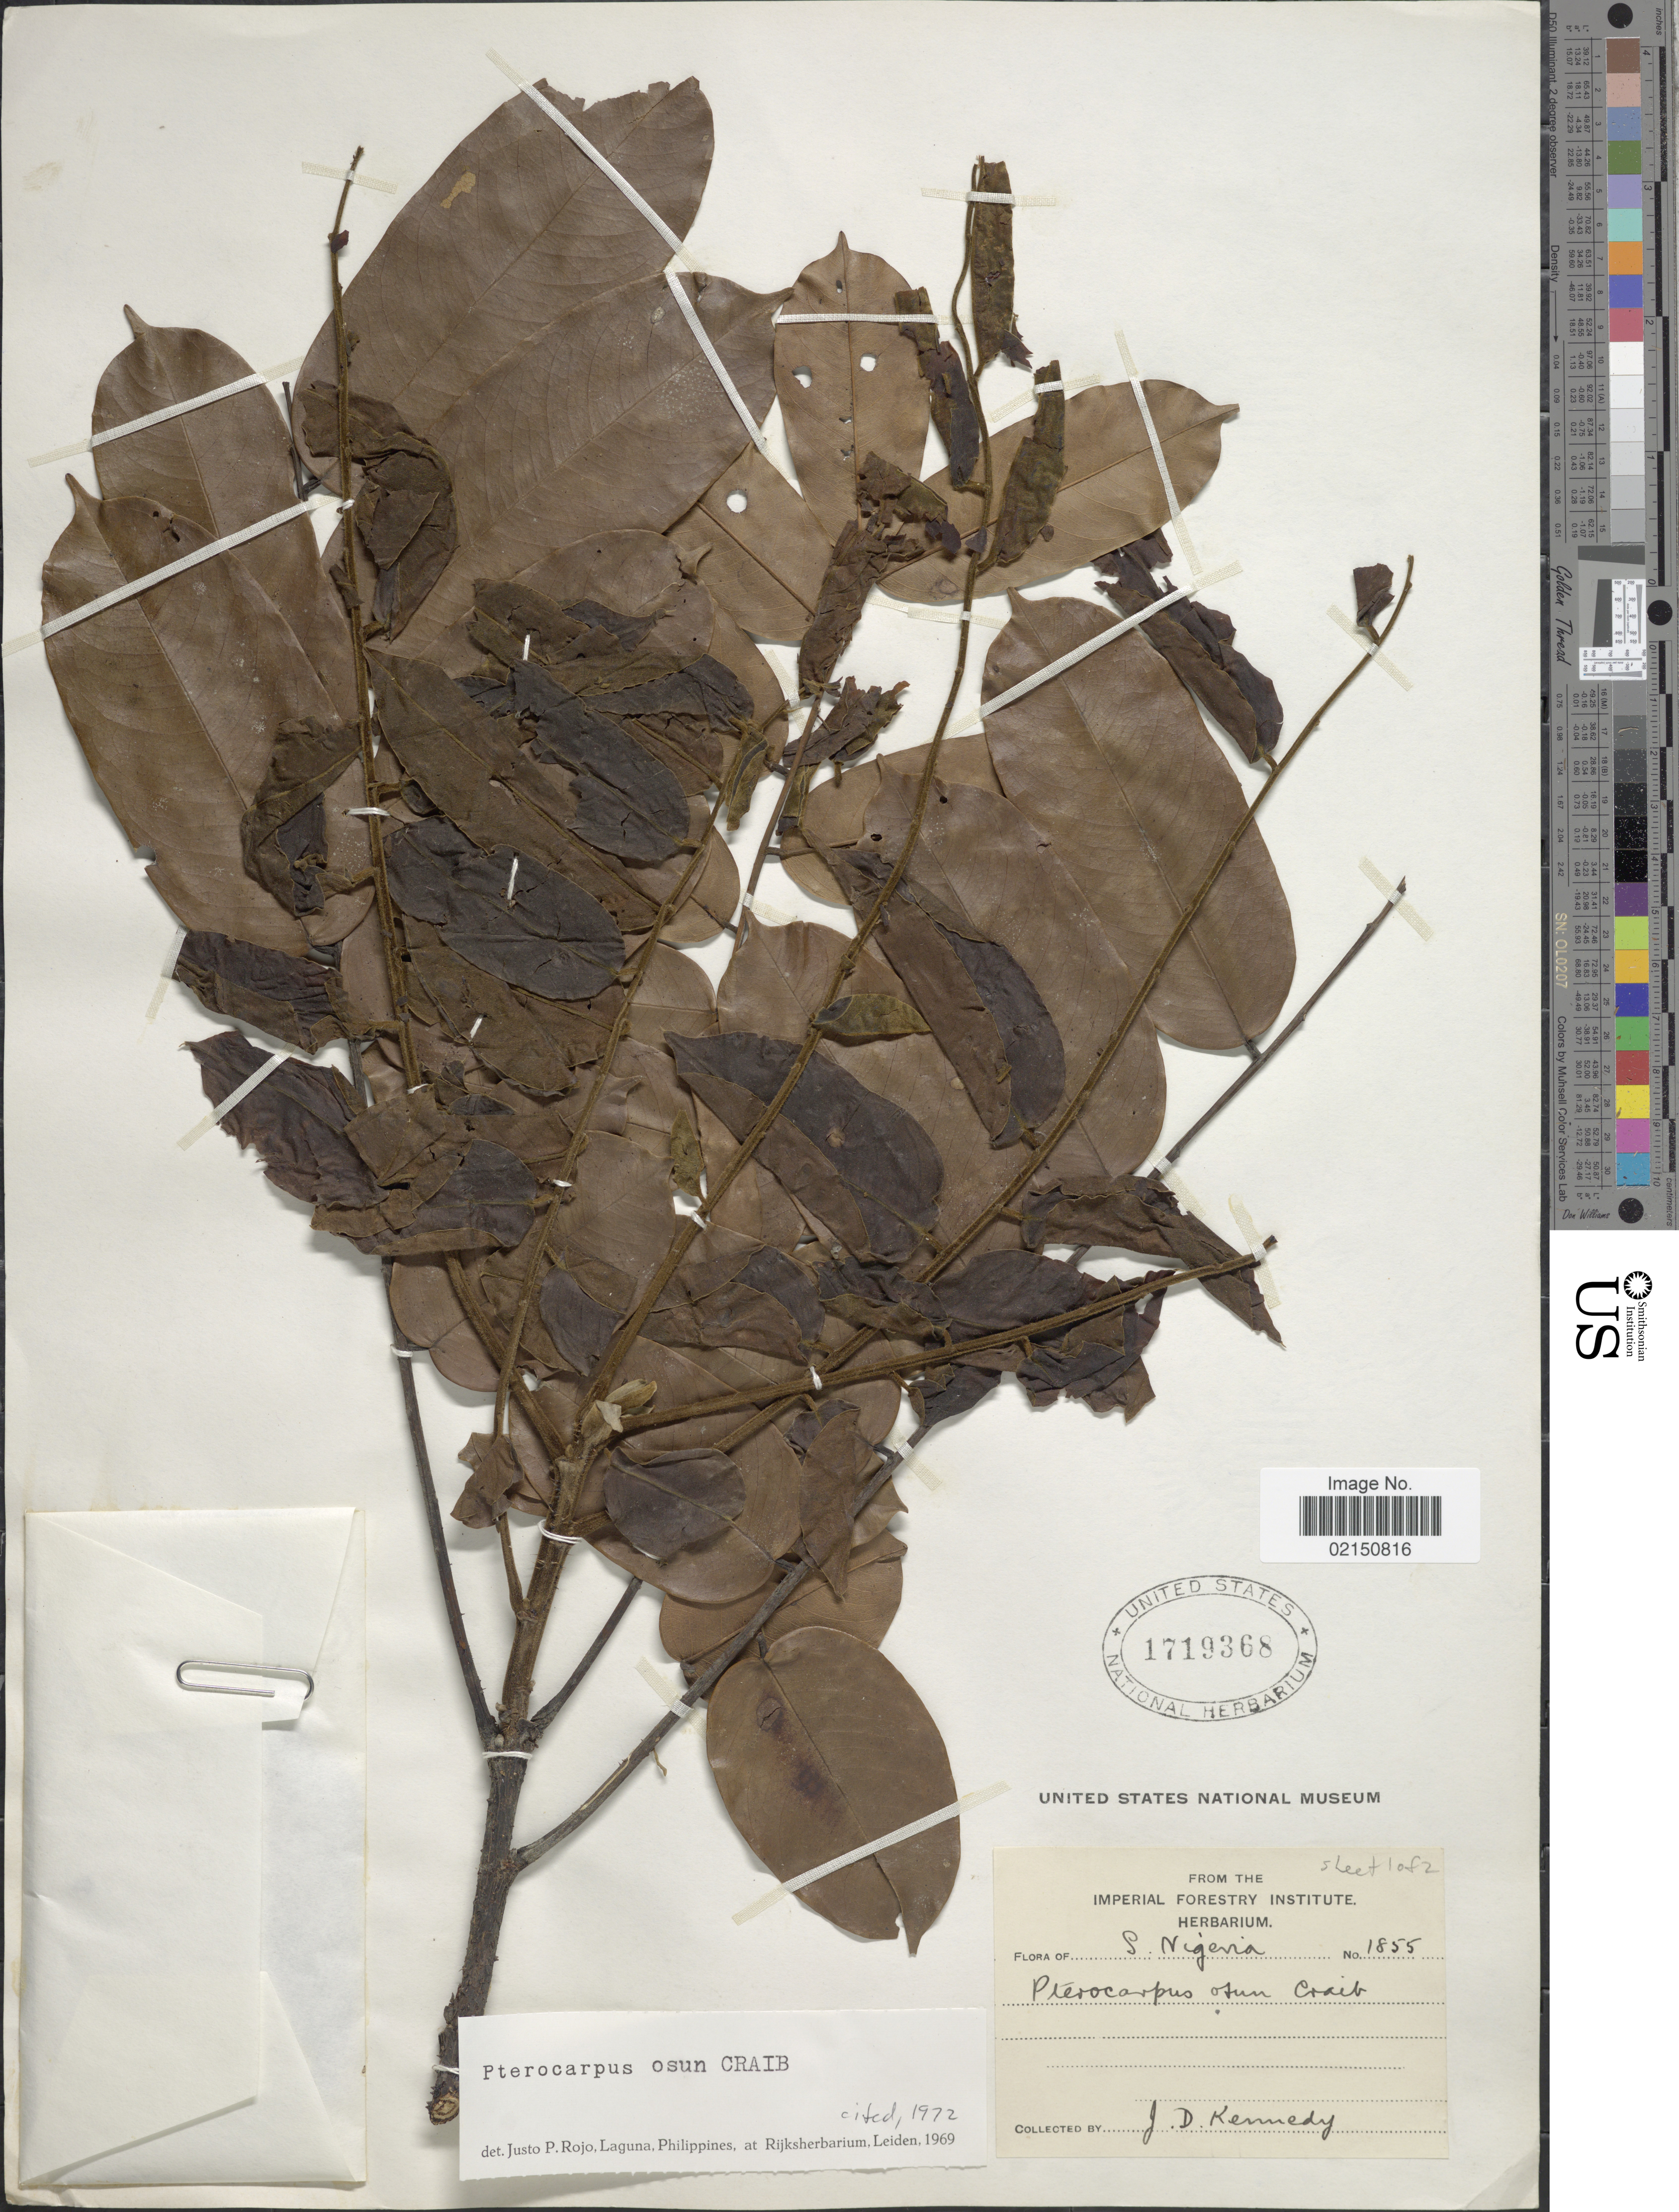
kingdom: Plantae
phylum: Tracheophyta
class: Magnoliopsida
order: Fabales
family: Fabaceae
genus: Pterocarpus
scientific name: Pterocarpus osun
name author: Craib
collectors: J. D. Kennedy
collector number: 1855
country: Nigeria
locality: S. Nigeria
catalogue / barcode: US 1719368